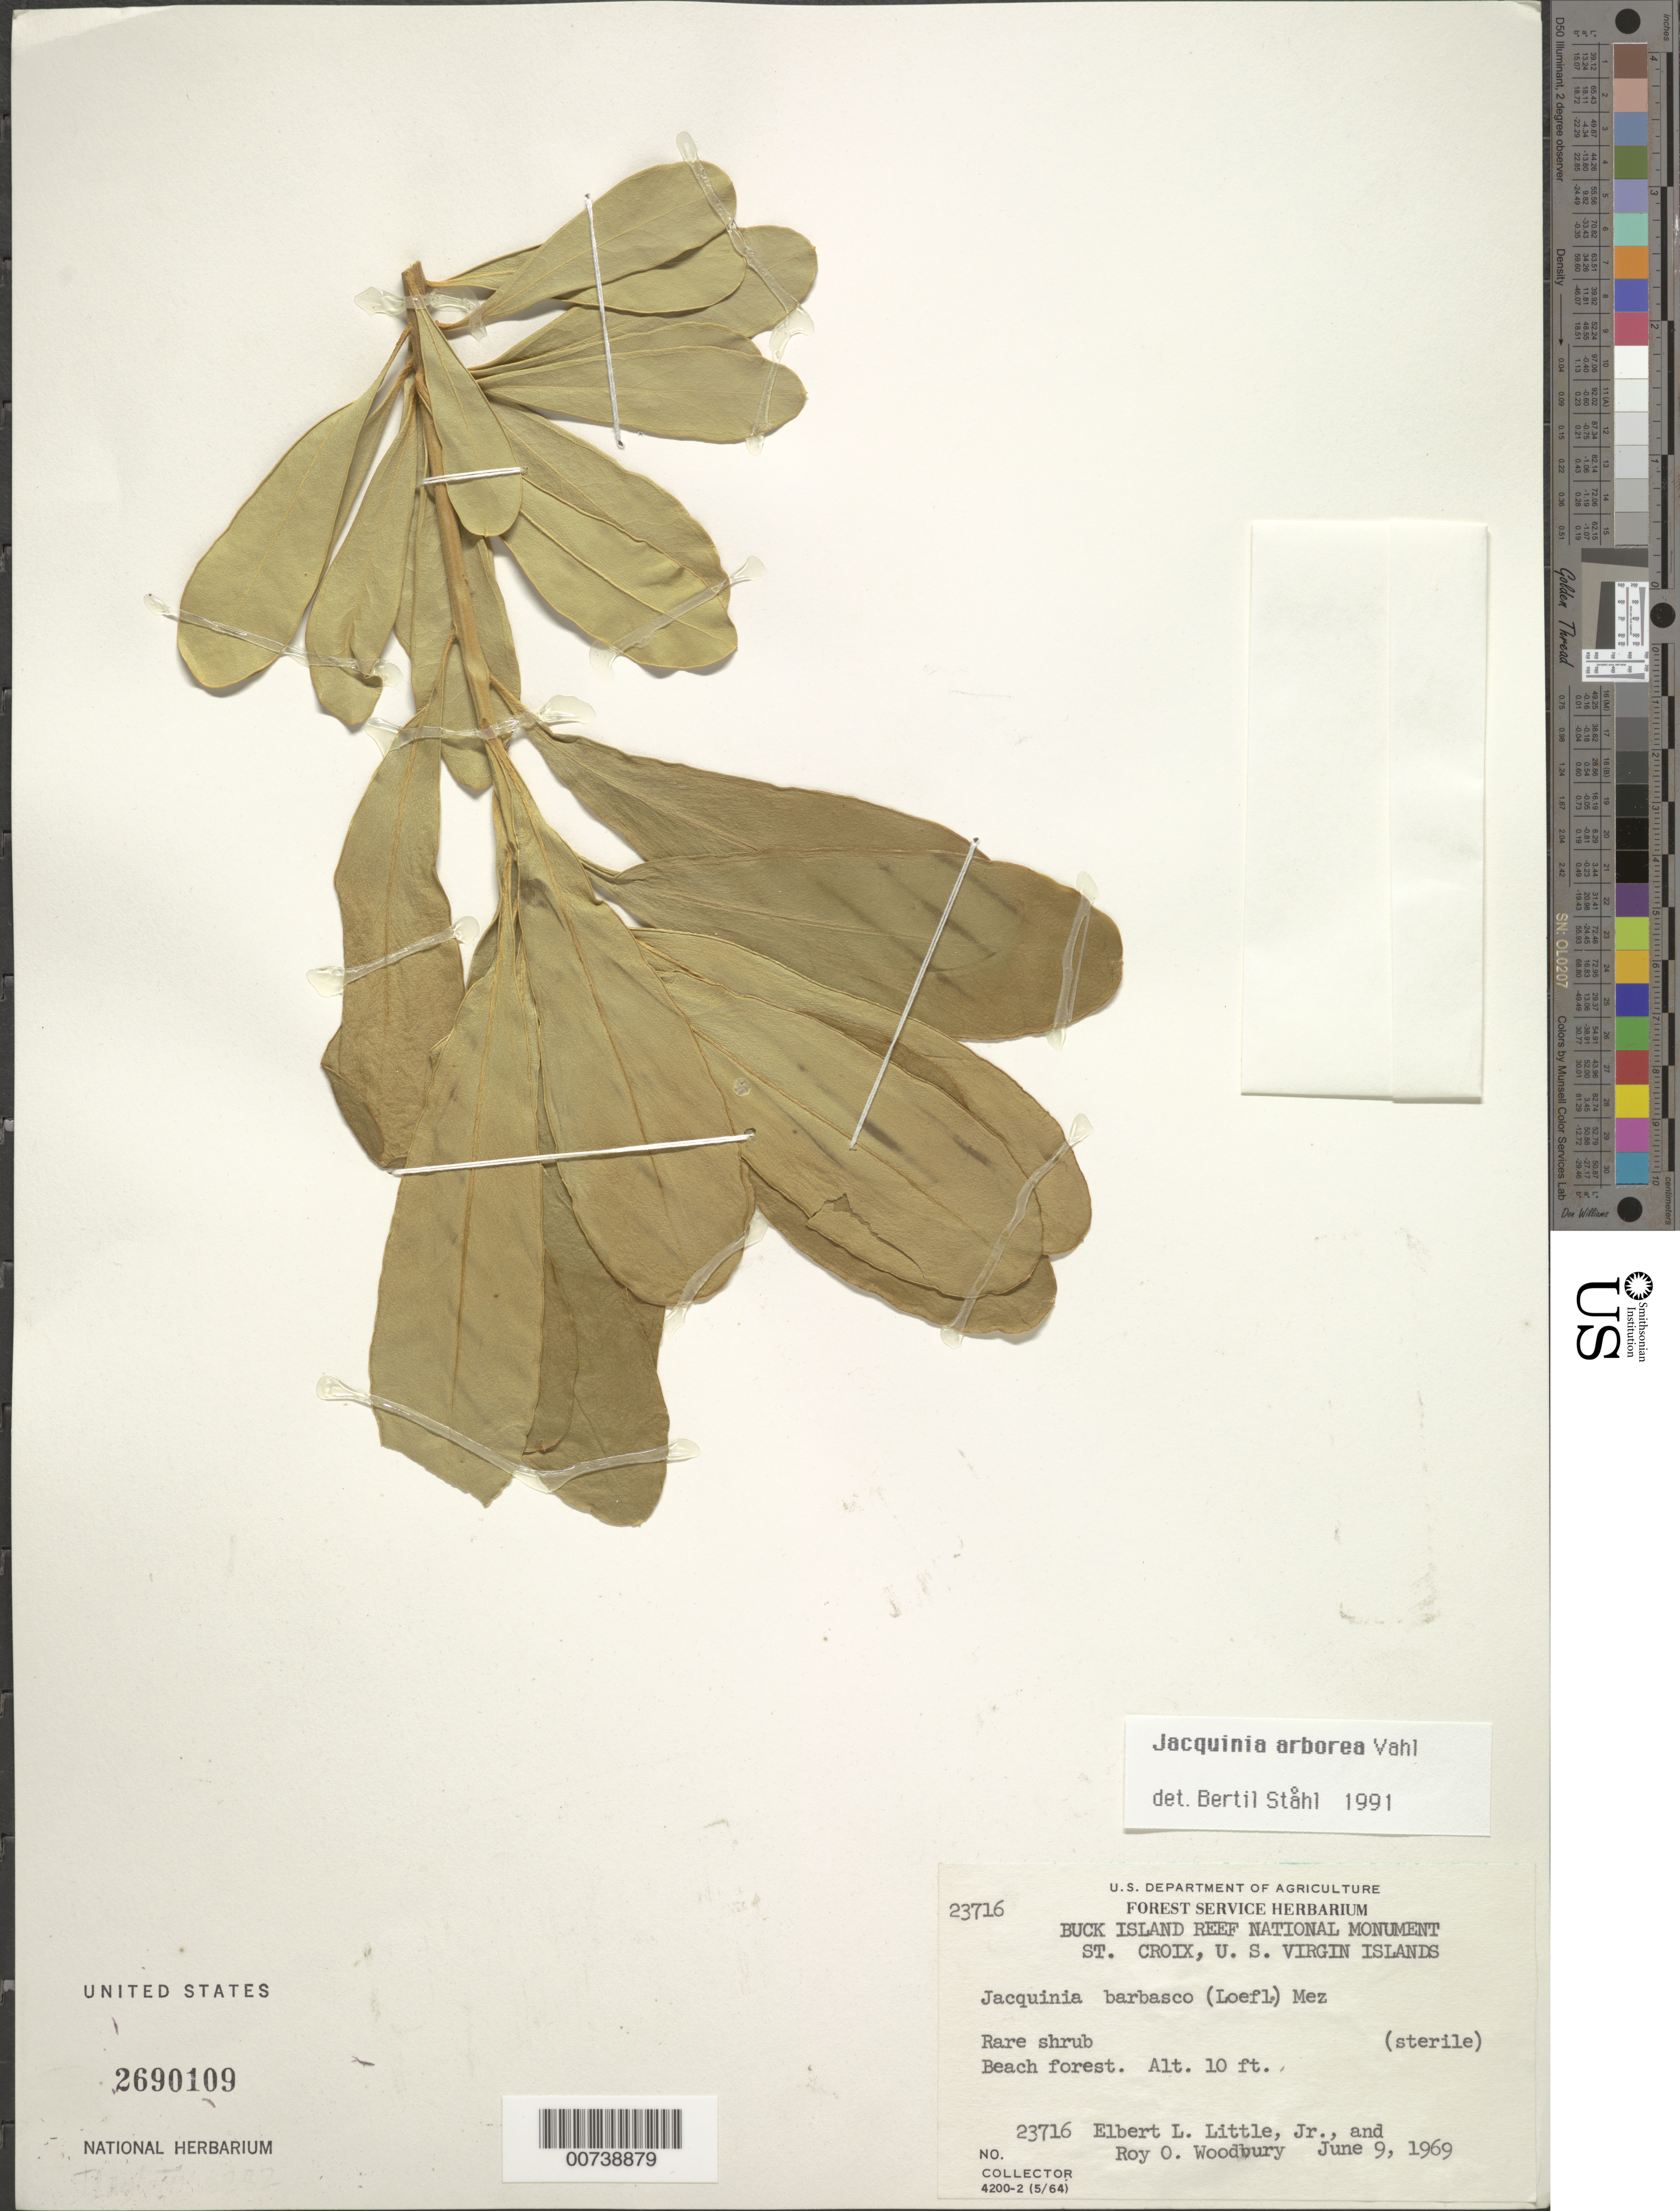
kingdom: Plantae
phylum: Tracheophyta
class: Magnoliopsida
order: Ericales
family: Primulaceae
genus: Jacquinia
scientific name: Jacquinia arborea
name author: Vahl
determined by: Ståhl, B.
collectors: E. L. Little & R. O. Woodbury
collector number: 23716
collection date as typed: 09 Jun 1969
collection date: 1969-06-09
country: U.S. Virgin Islands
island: St. Croix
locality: Beach forest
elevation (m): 3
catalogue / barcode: US 2690109